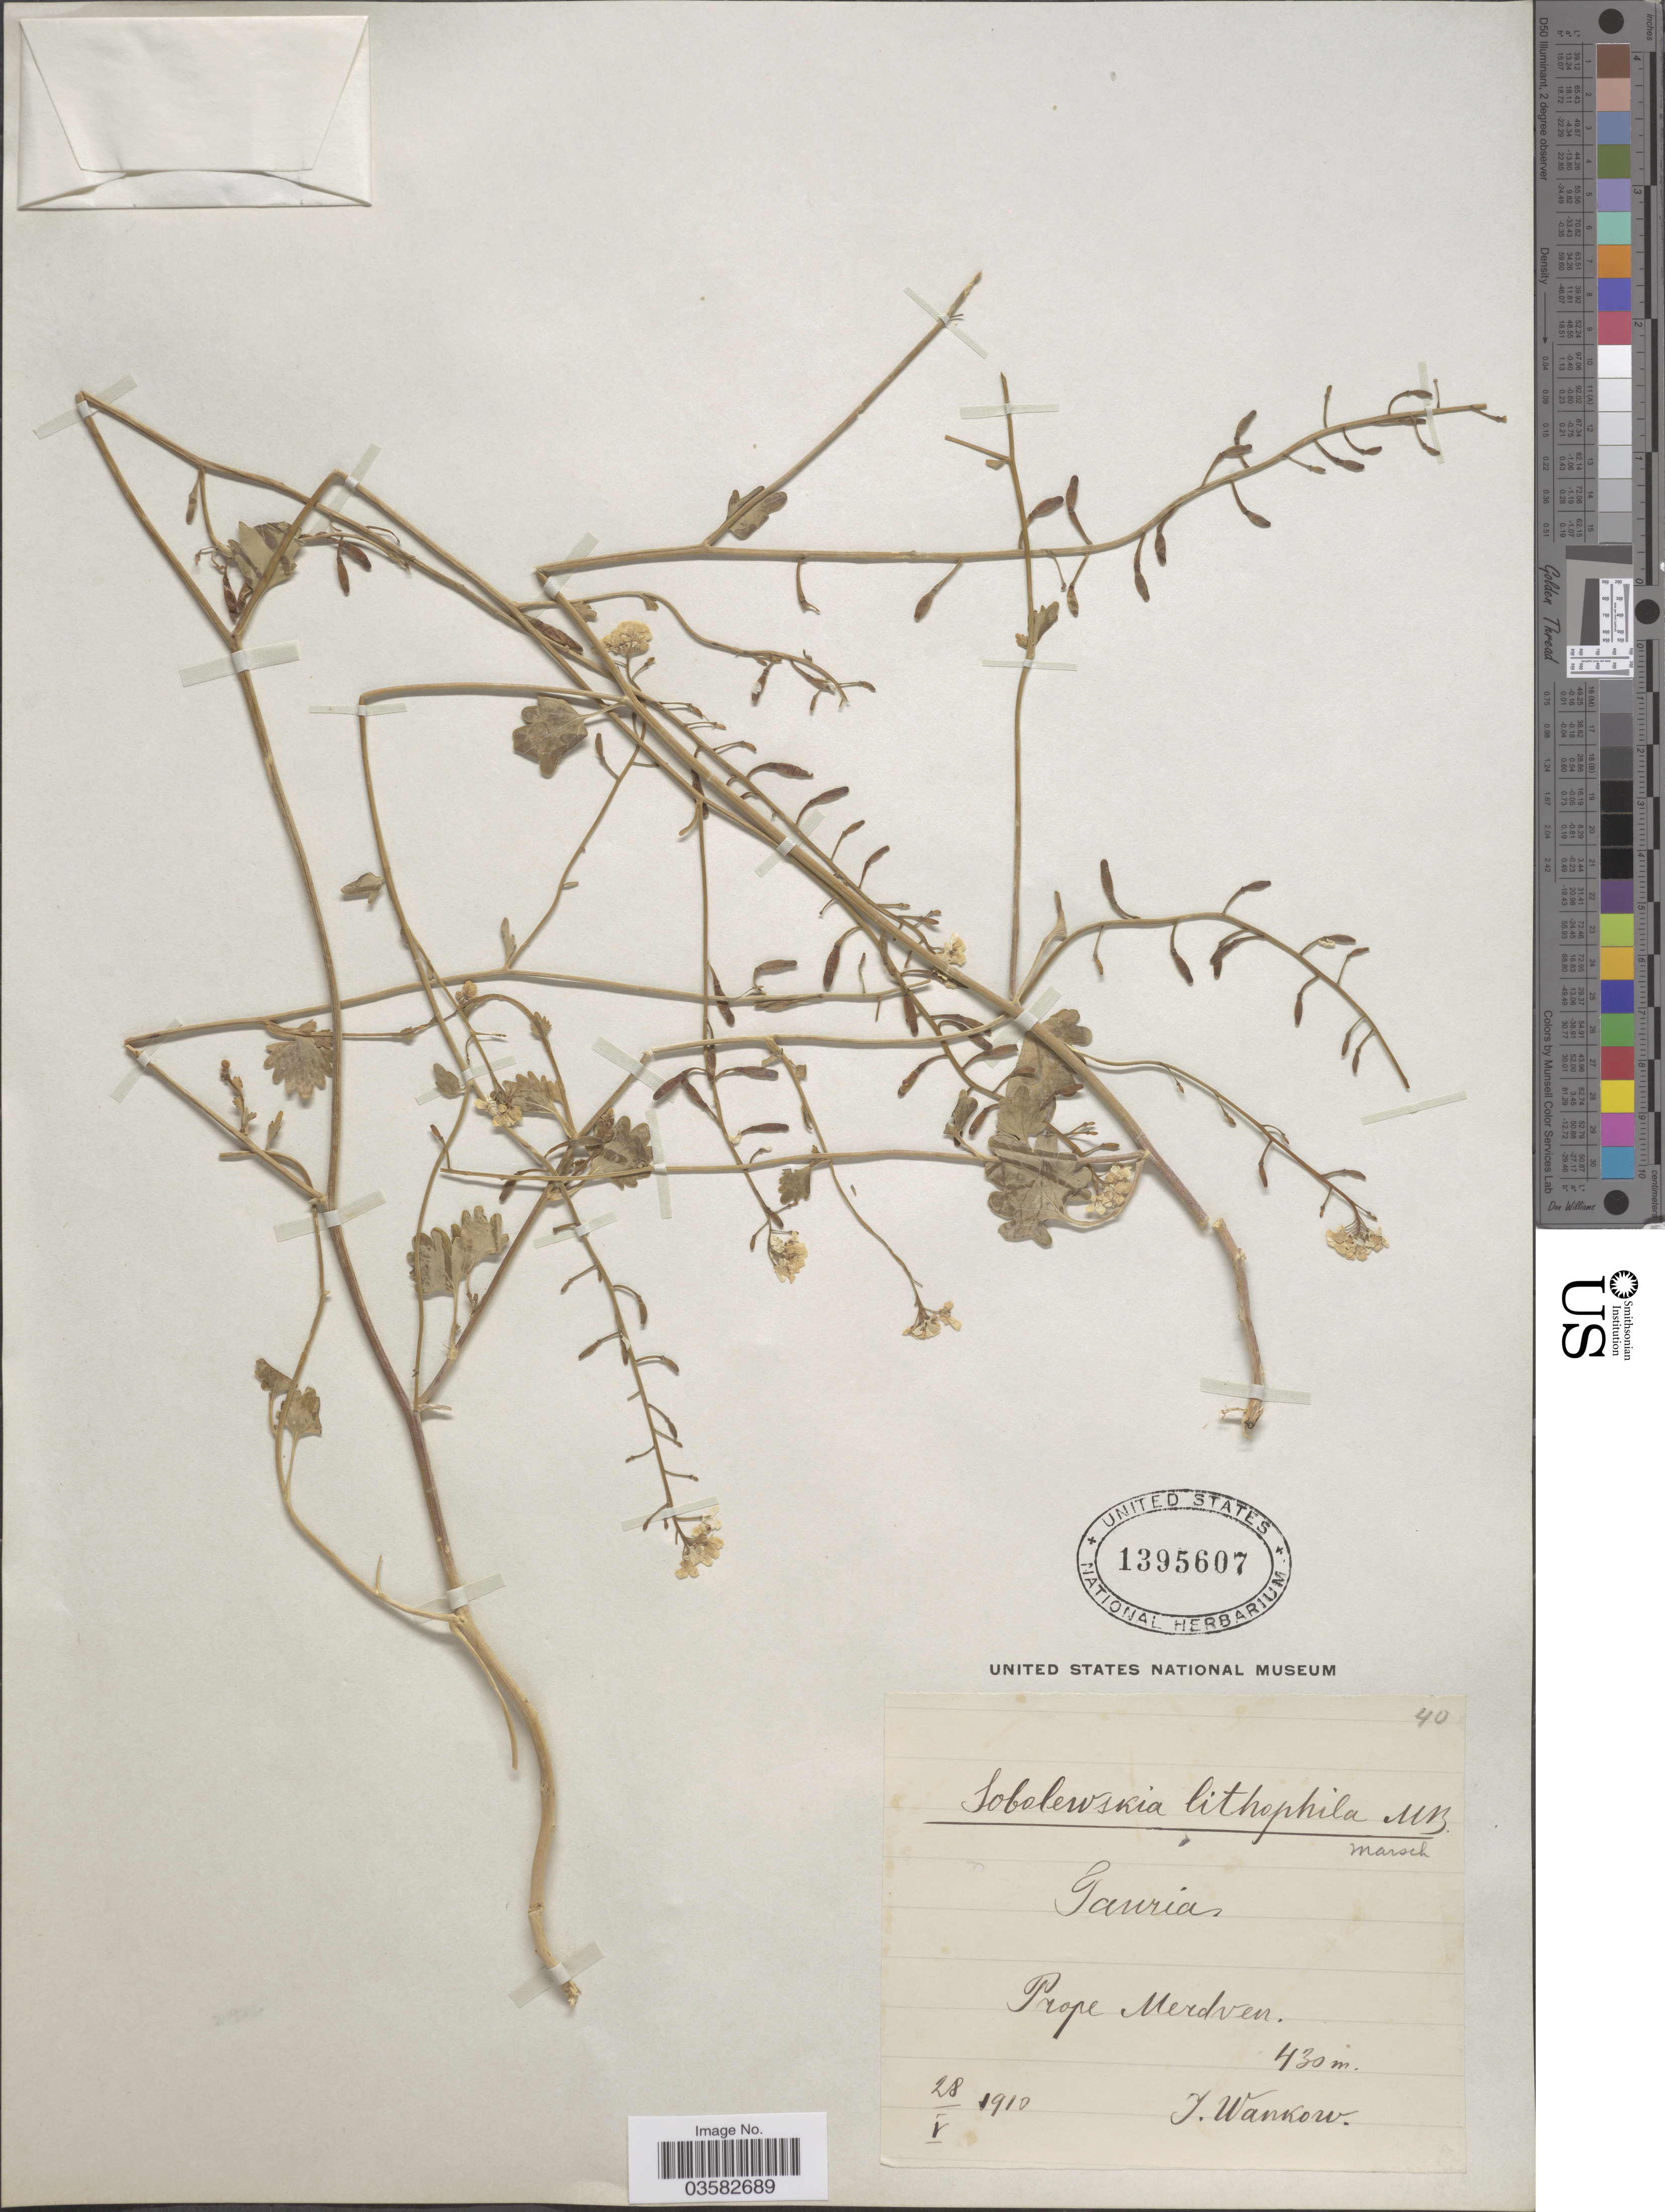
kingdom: Plantae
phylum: Tracheophyta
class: Magnoliopsida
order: Brassicales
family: Brassicaceae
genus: Sobolewskia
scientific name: Sobolewskia lithophila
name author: M. Bieb.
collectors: I. Wankow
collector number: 40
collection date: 1910-05-28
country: Ukraine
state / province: Crimea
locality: Prope Merdven.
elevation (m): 430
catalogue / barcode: US 1395607